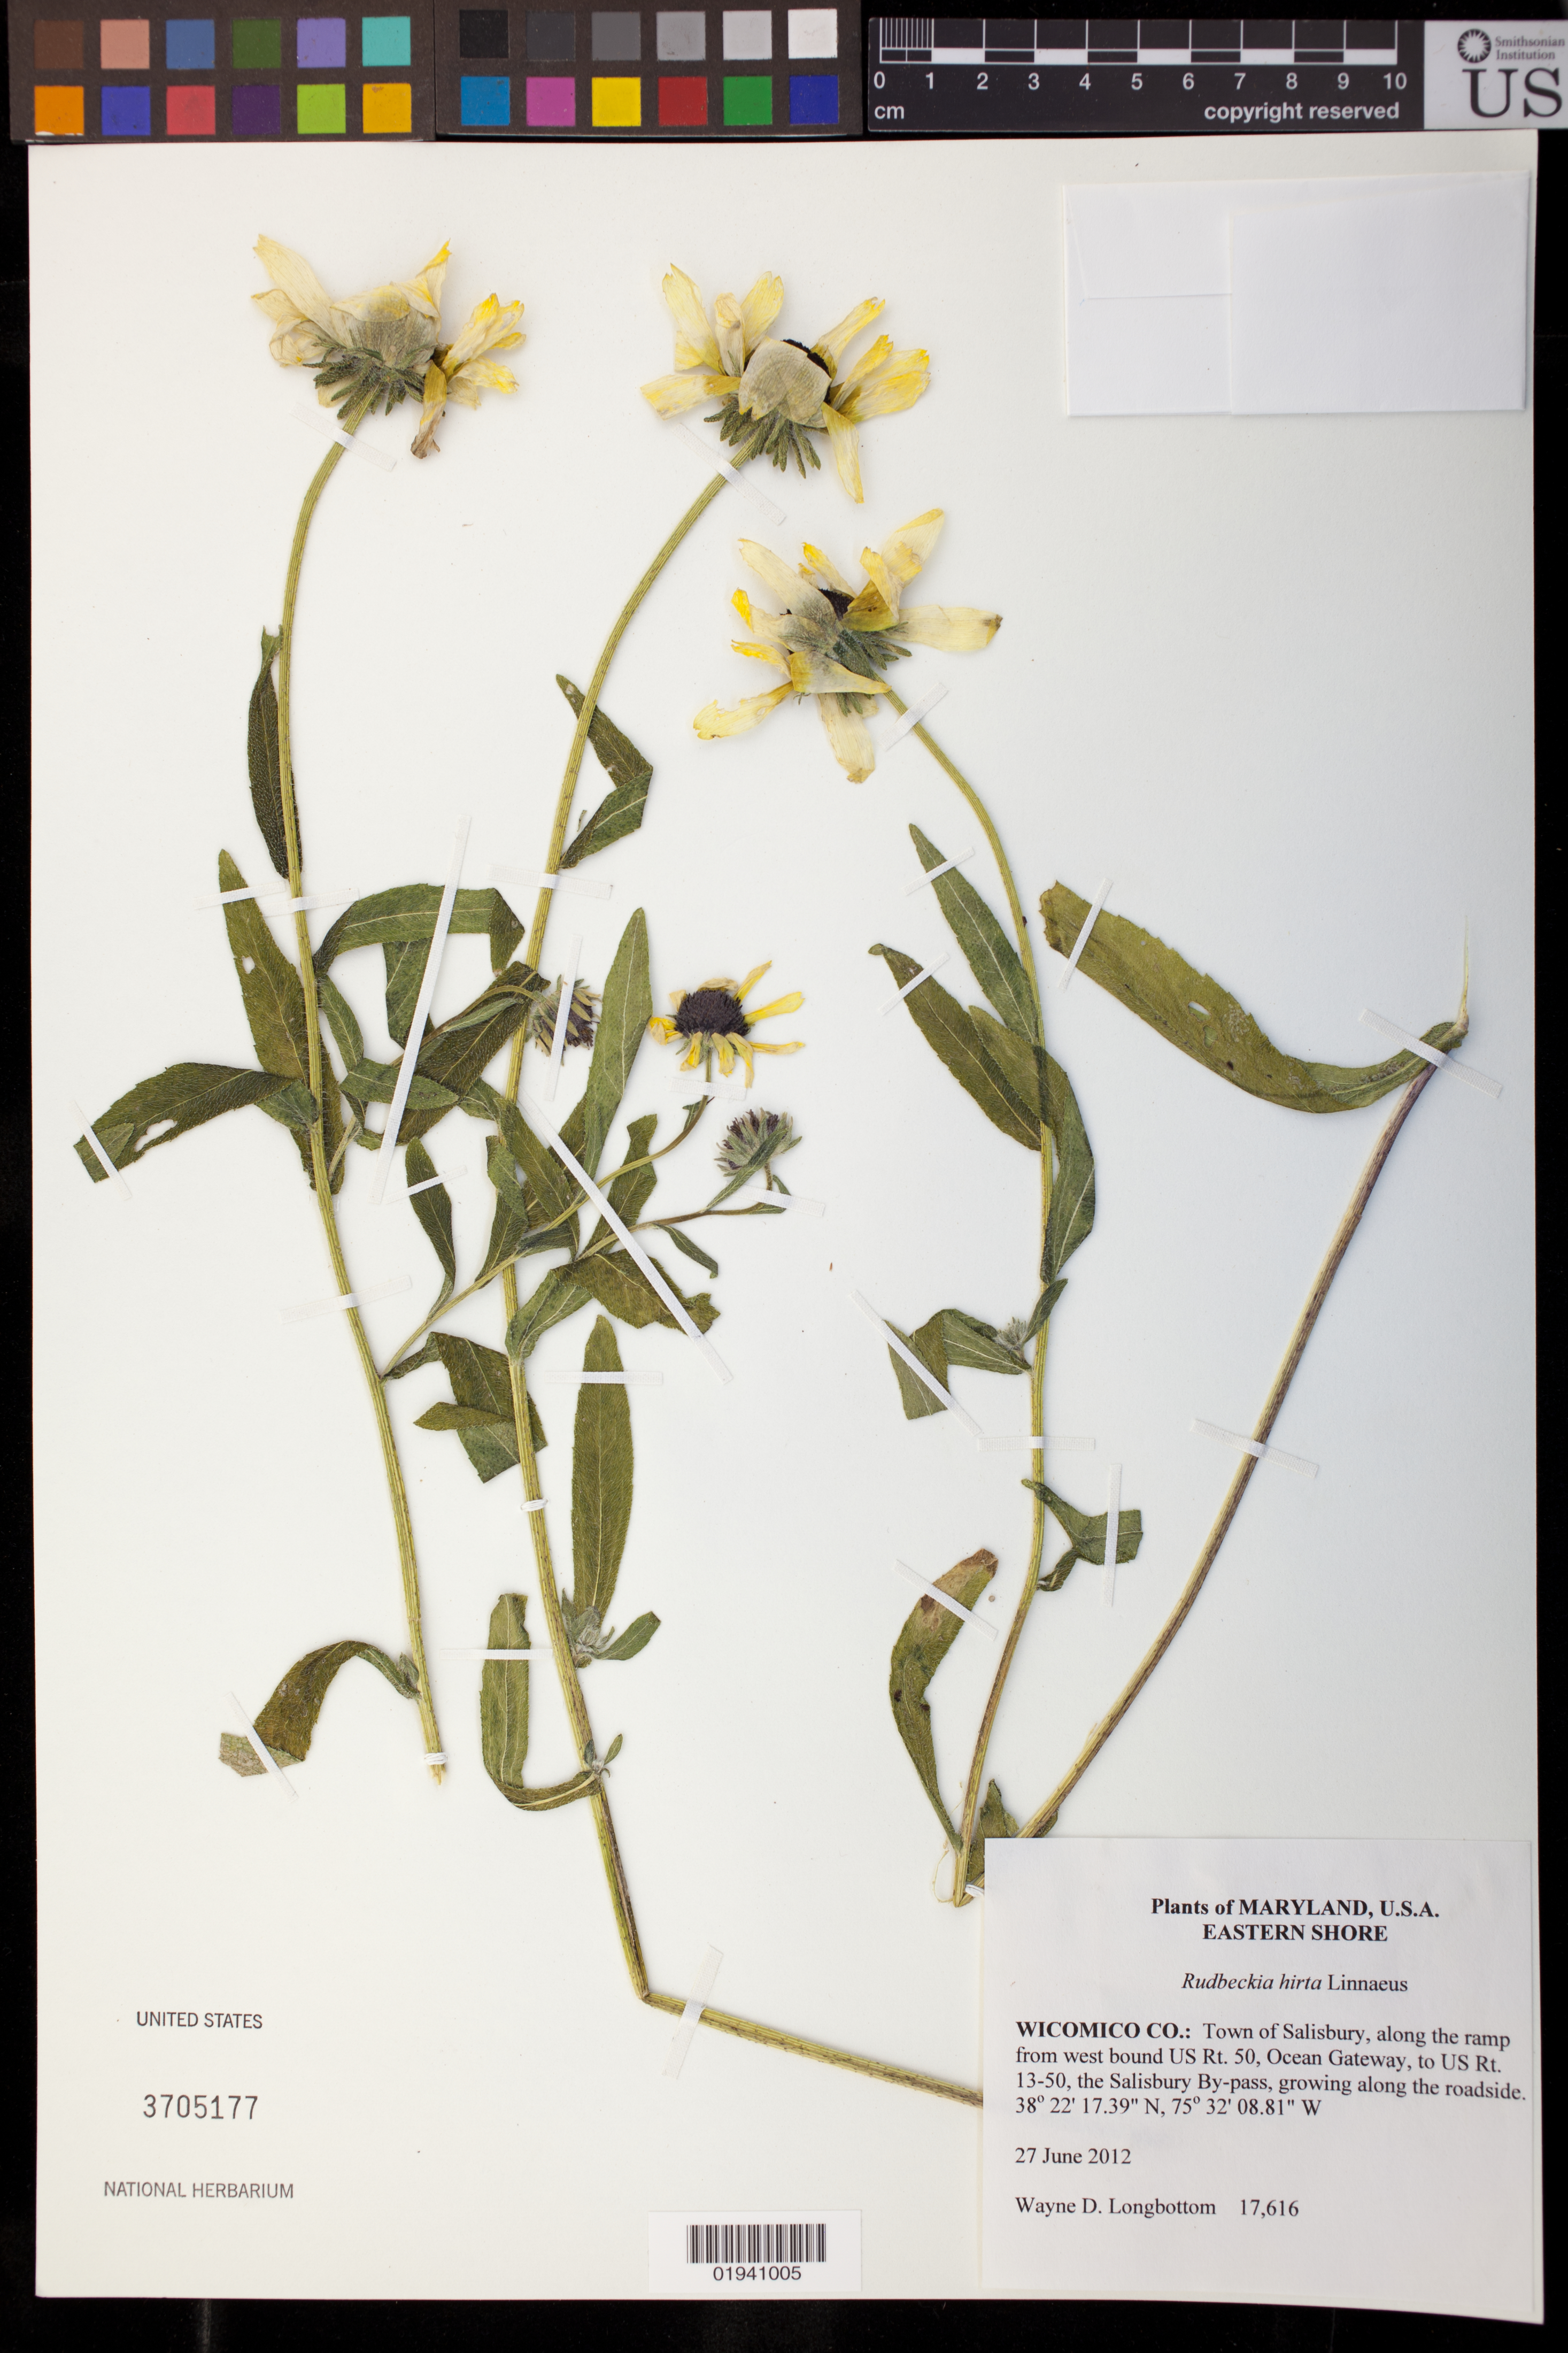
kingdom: Plantae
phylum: Tracheophyta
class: Magnoliopsida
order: Asterales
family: Asteraceae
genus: Rudbeckia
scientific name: Rudbeckia hirta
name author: L.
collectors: W. D. Longbottom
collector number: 17616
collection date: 2012-06-27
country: United States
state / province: Maryland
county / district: Wicomico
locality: Town of Salisbury, along ramp from west bound US Rt. 50, Ocean Gateway, to US Rt. 13-50, the Salisbury By-pass.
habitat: growing along the roadside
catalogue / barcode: US 3705177